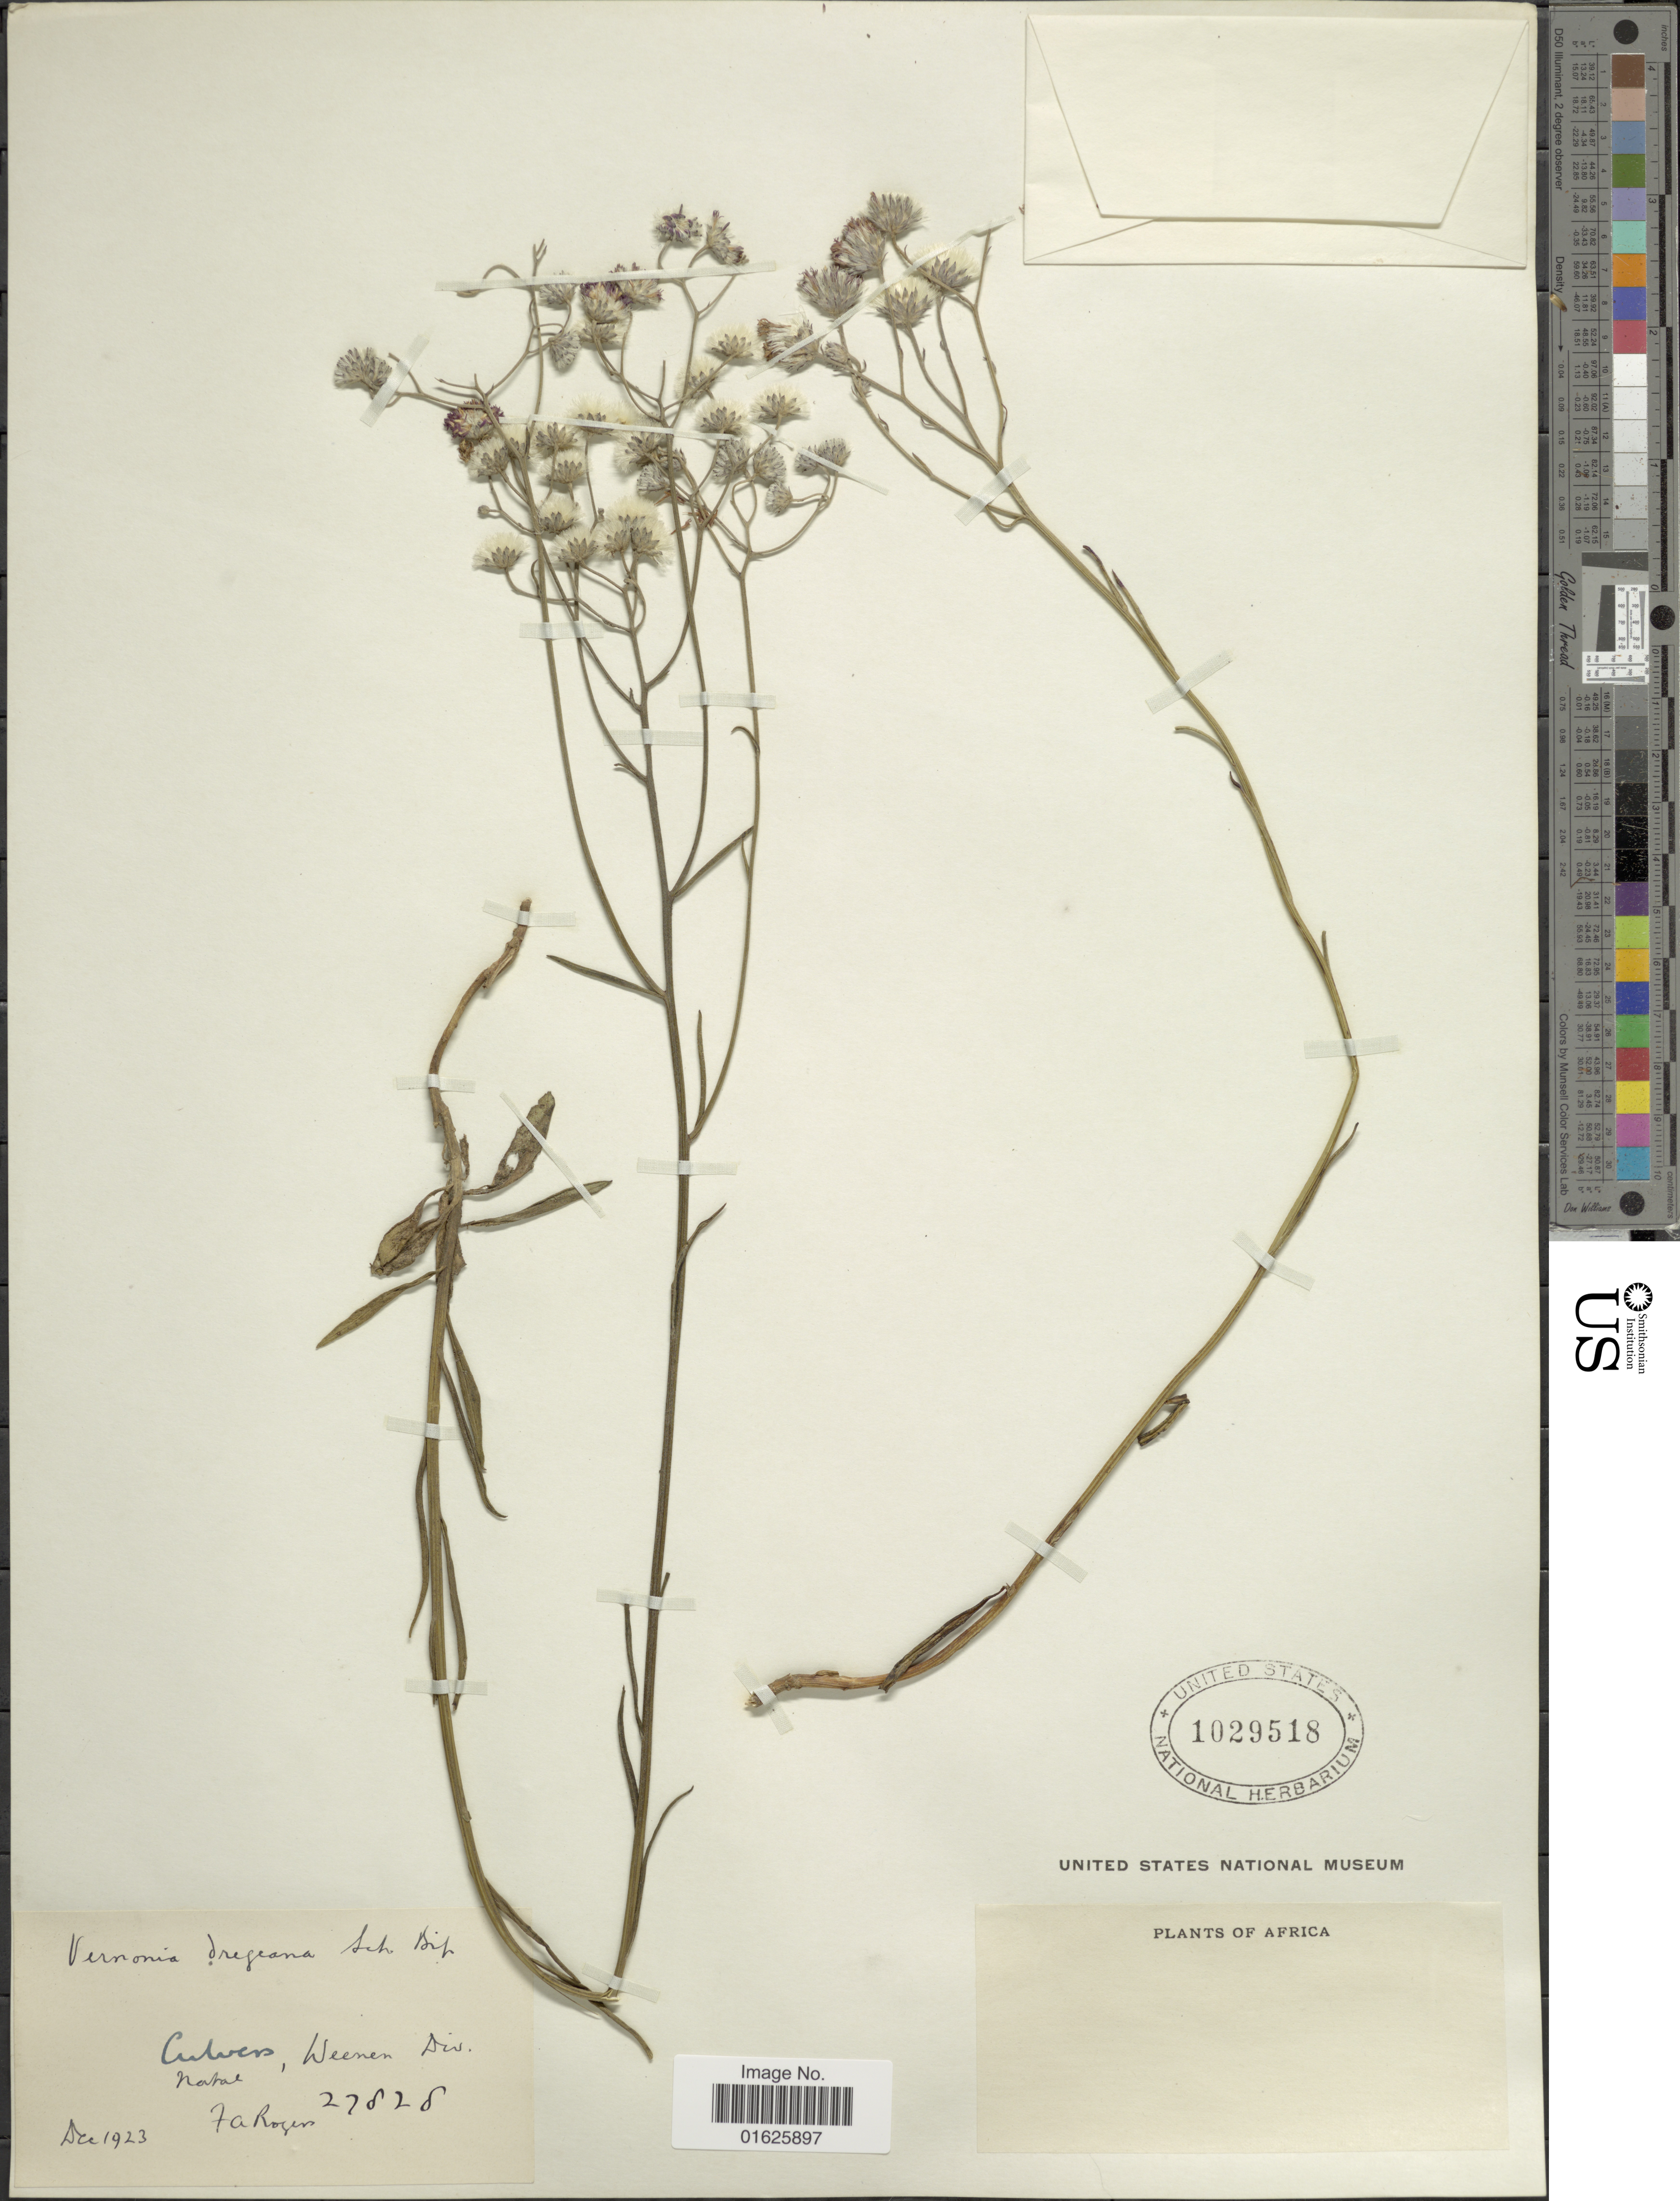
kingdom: Plantae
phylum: Tracheophyta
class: Magnoliopsida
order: Asterales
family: Asteraceae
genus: Hilliardiella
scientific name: Hilliardiella nudicaulis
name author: (DC.) H. Rob.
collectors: H. Royer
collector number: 27828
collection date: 1923-12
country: South Africa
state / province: KwaZulu-Natal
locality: [Illegible] Weenen Dis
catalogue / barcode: US 1029518